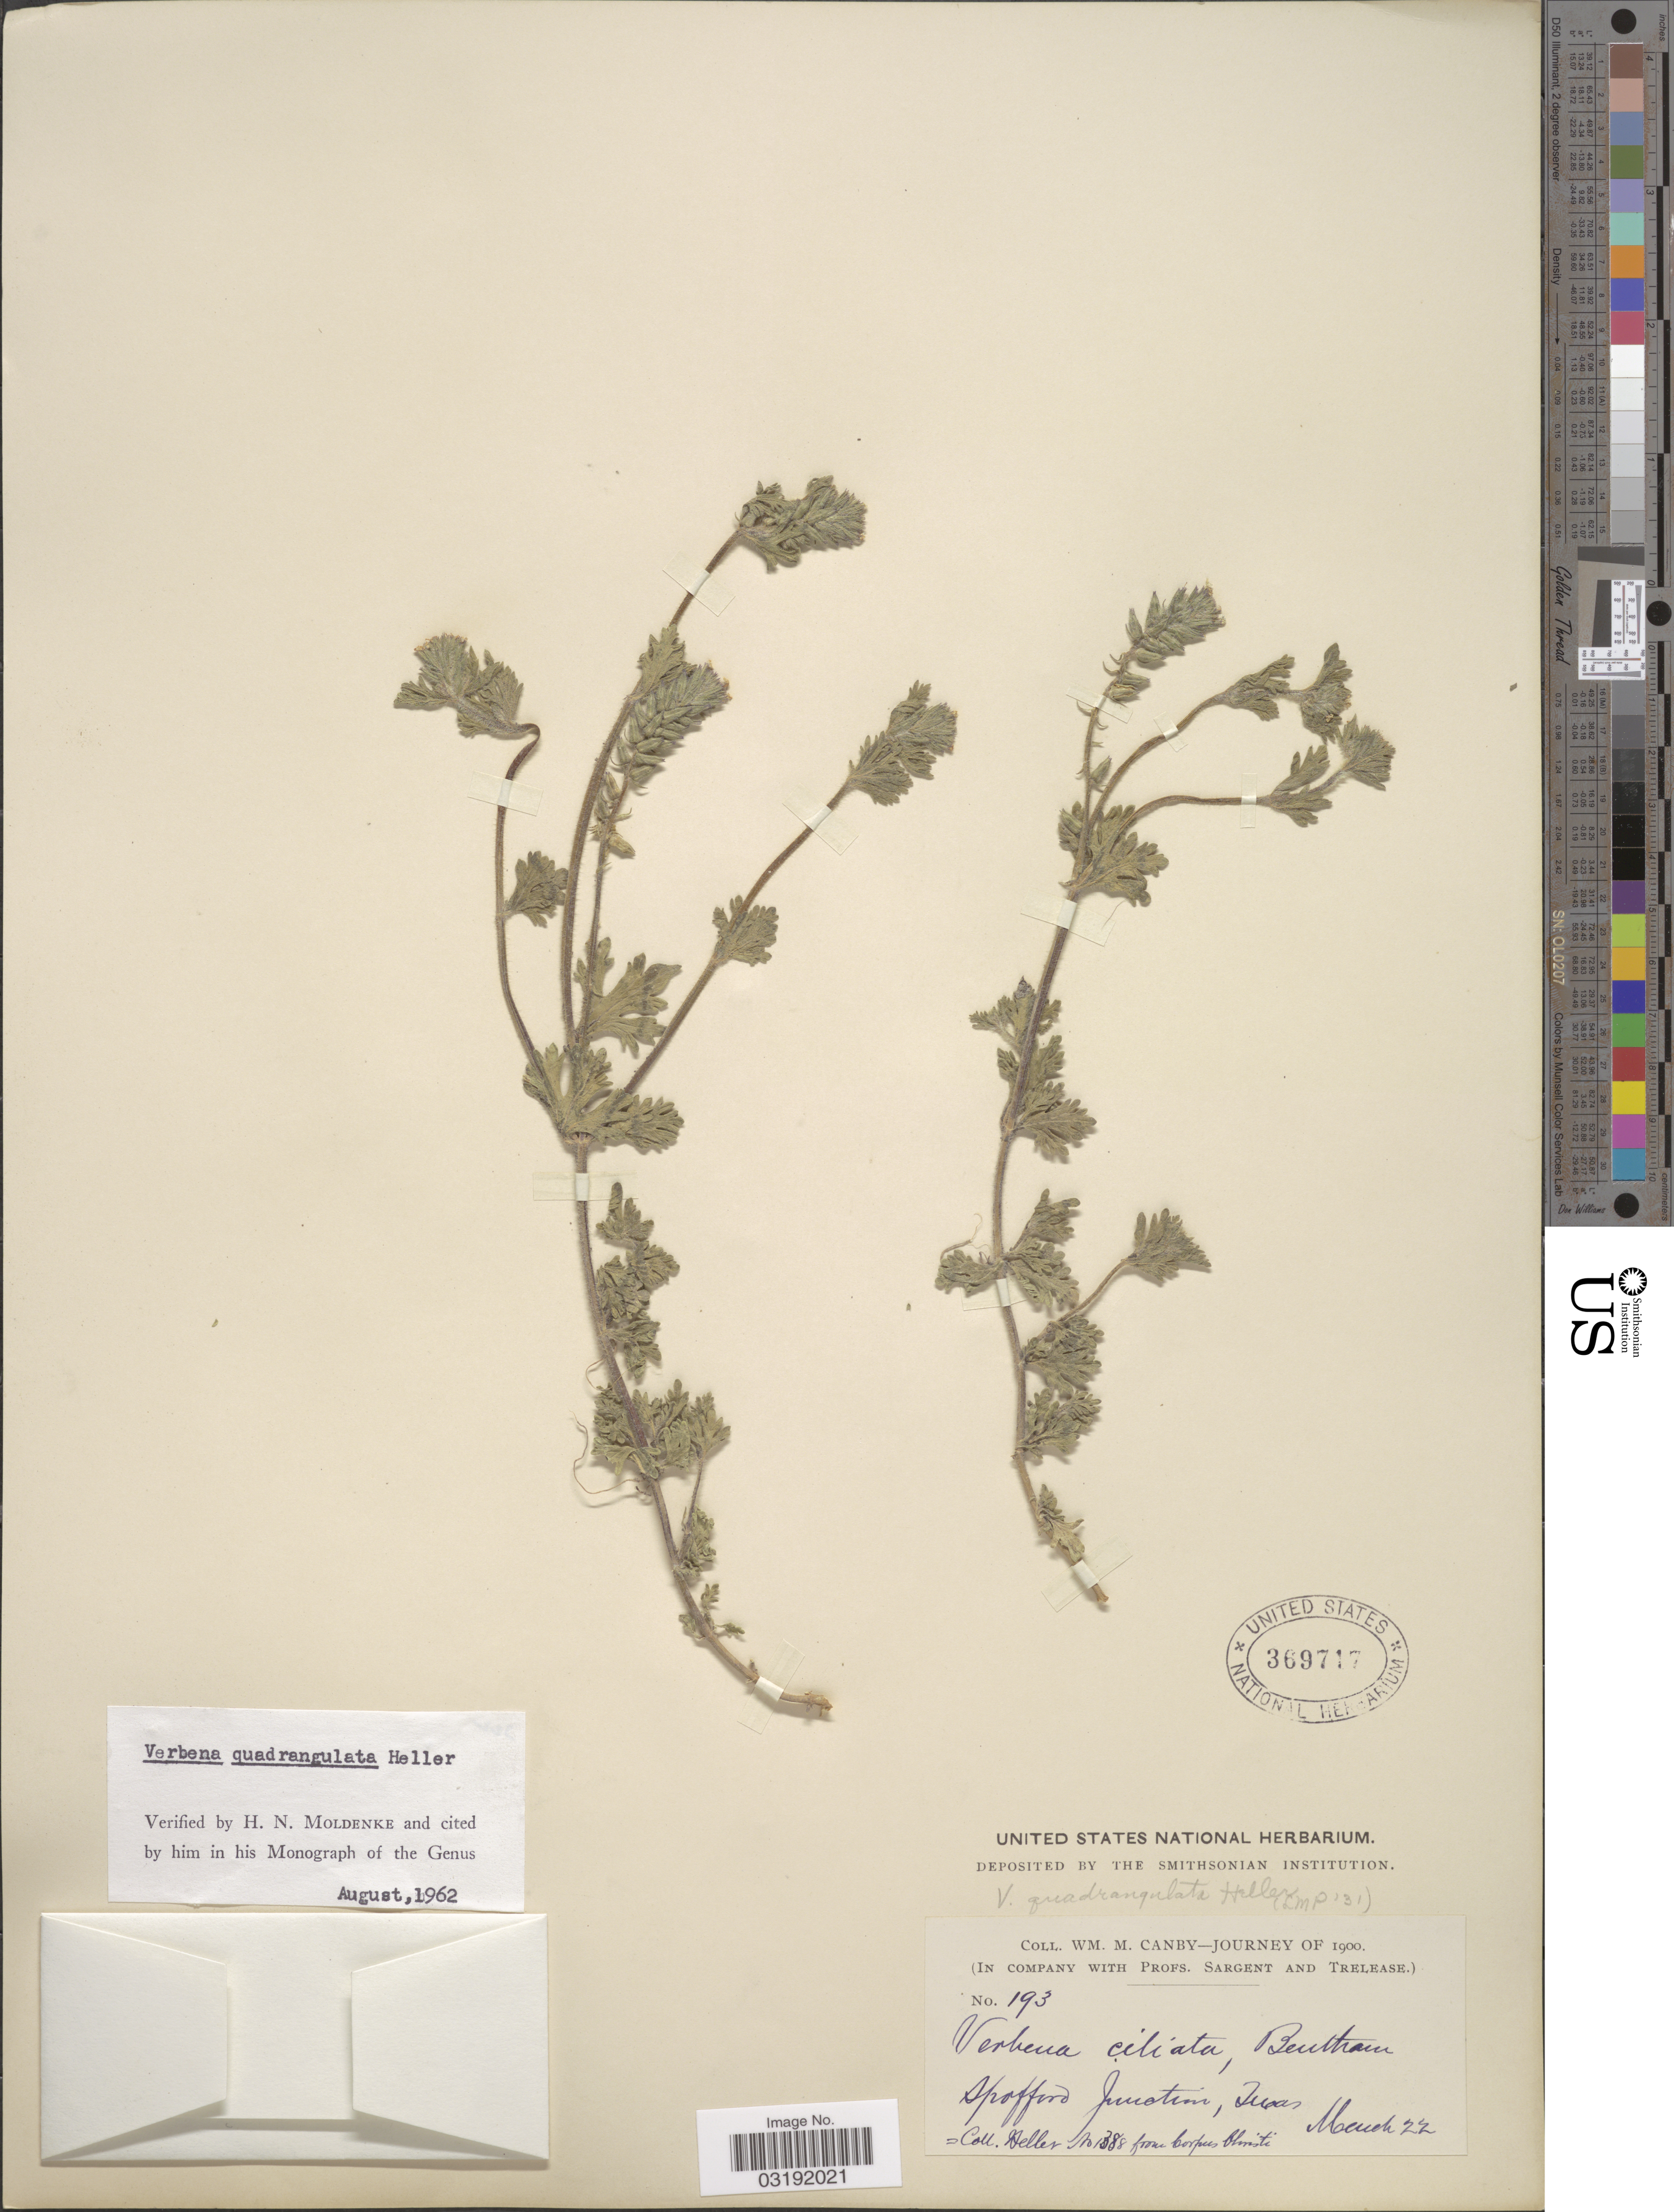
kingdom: Plantae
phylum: Tracheophyta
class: Magnoliopsida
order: Lamiales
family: Verbenaceae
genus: Verbena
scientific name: Verbena quadrangulata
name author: A. Heller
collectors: W. M. Canby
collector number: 193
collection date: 1900-03-22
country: United States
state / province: Texas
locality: Spofford Junction Pass.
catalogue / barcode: US 369717